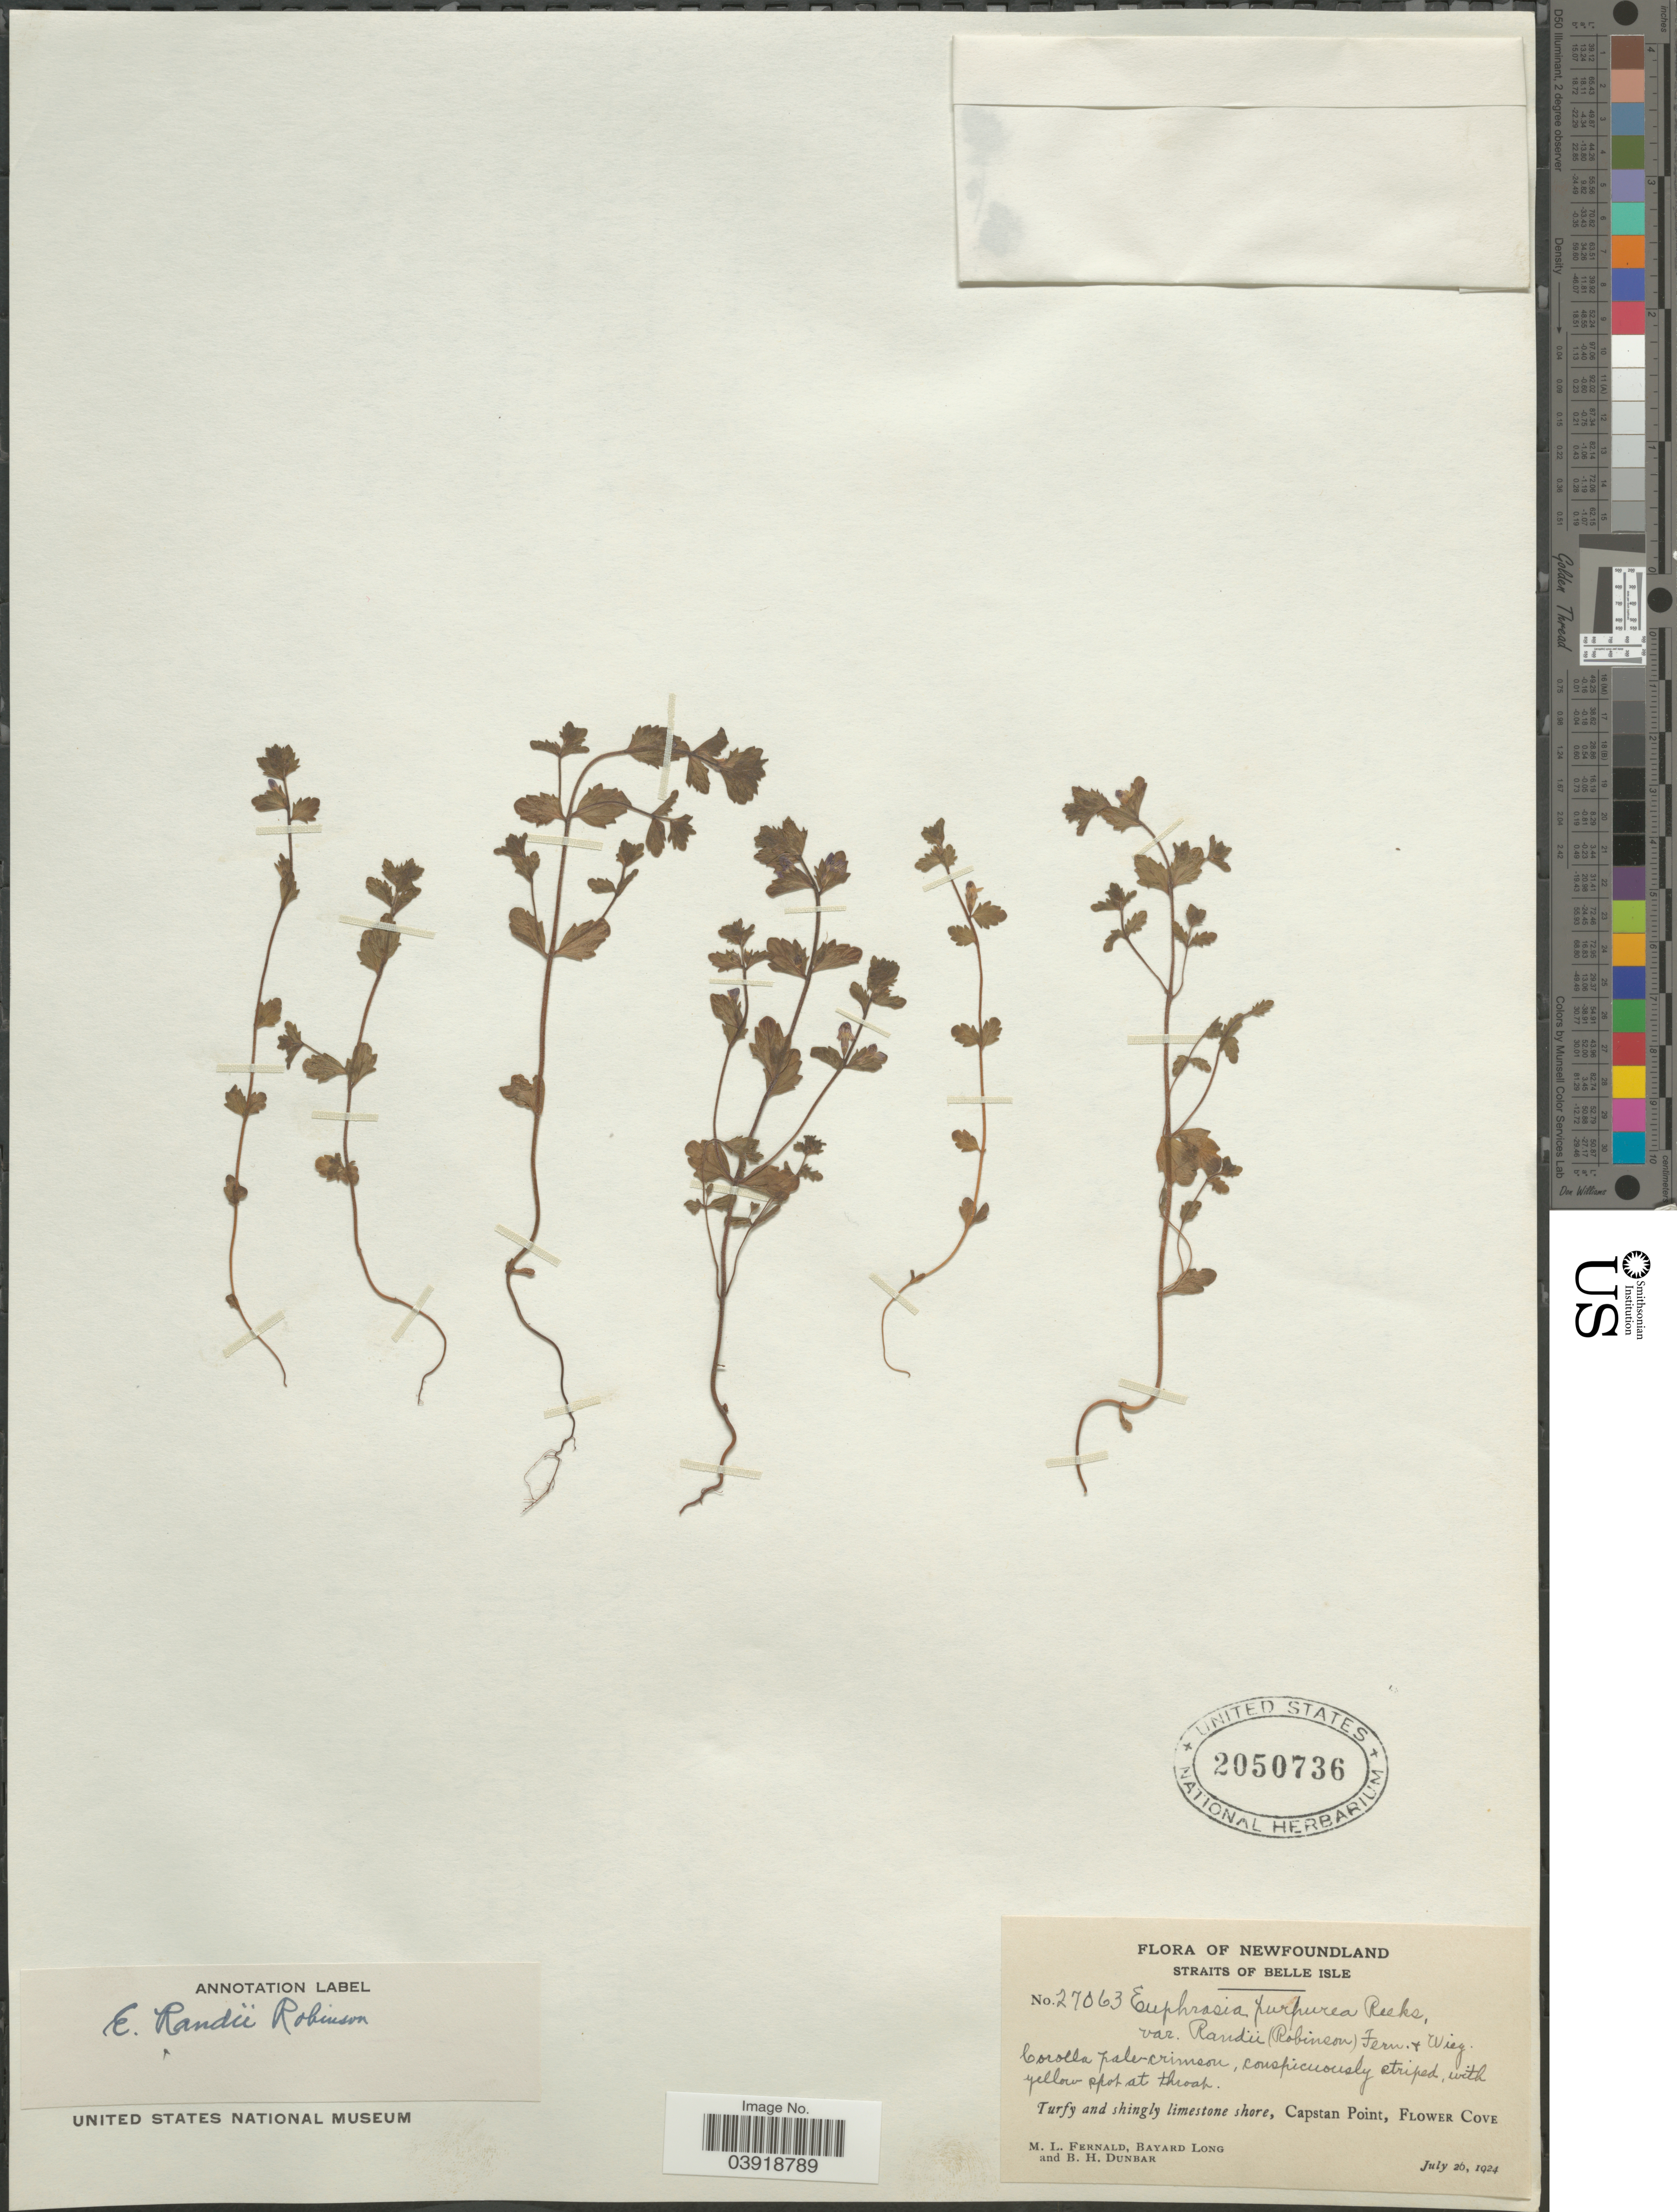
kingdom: Plantae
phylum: Tracheophyta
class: Magnoliopsida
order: Lamiales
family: Orobanchaceae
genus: Euphrasia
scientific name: Euphrasia purpurea var. randii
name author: (B.L. Rob.) Fernald & Wiegand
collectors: M. L. Fernald, B. Long & B. Dunbar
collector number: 27063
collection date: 1924-07-26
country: Canada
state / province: Newfoundland and Labrador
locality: Straits of Belle Isle. Turfy and shingly limestone shore, Capstan Point, Flower Cove.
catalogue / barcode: US 2050736